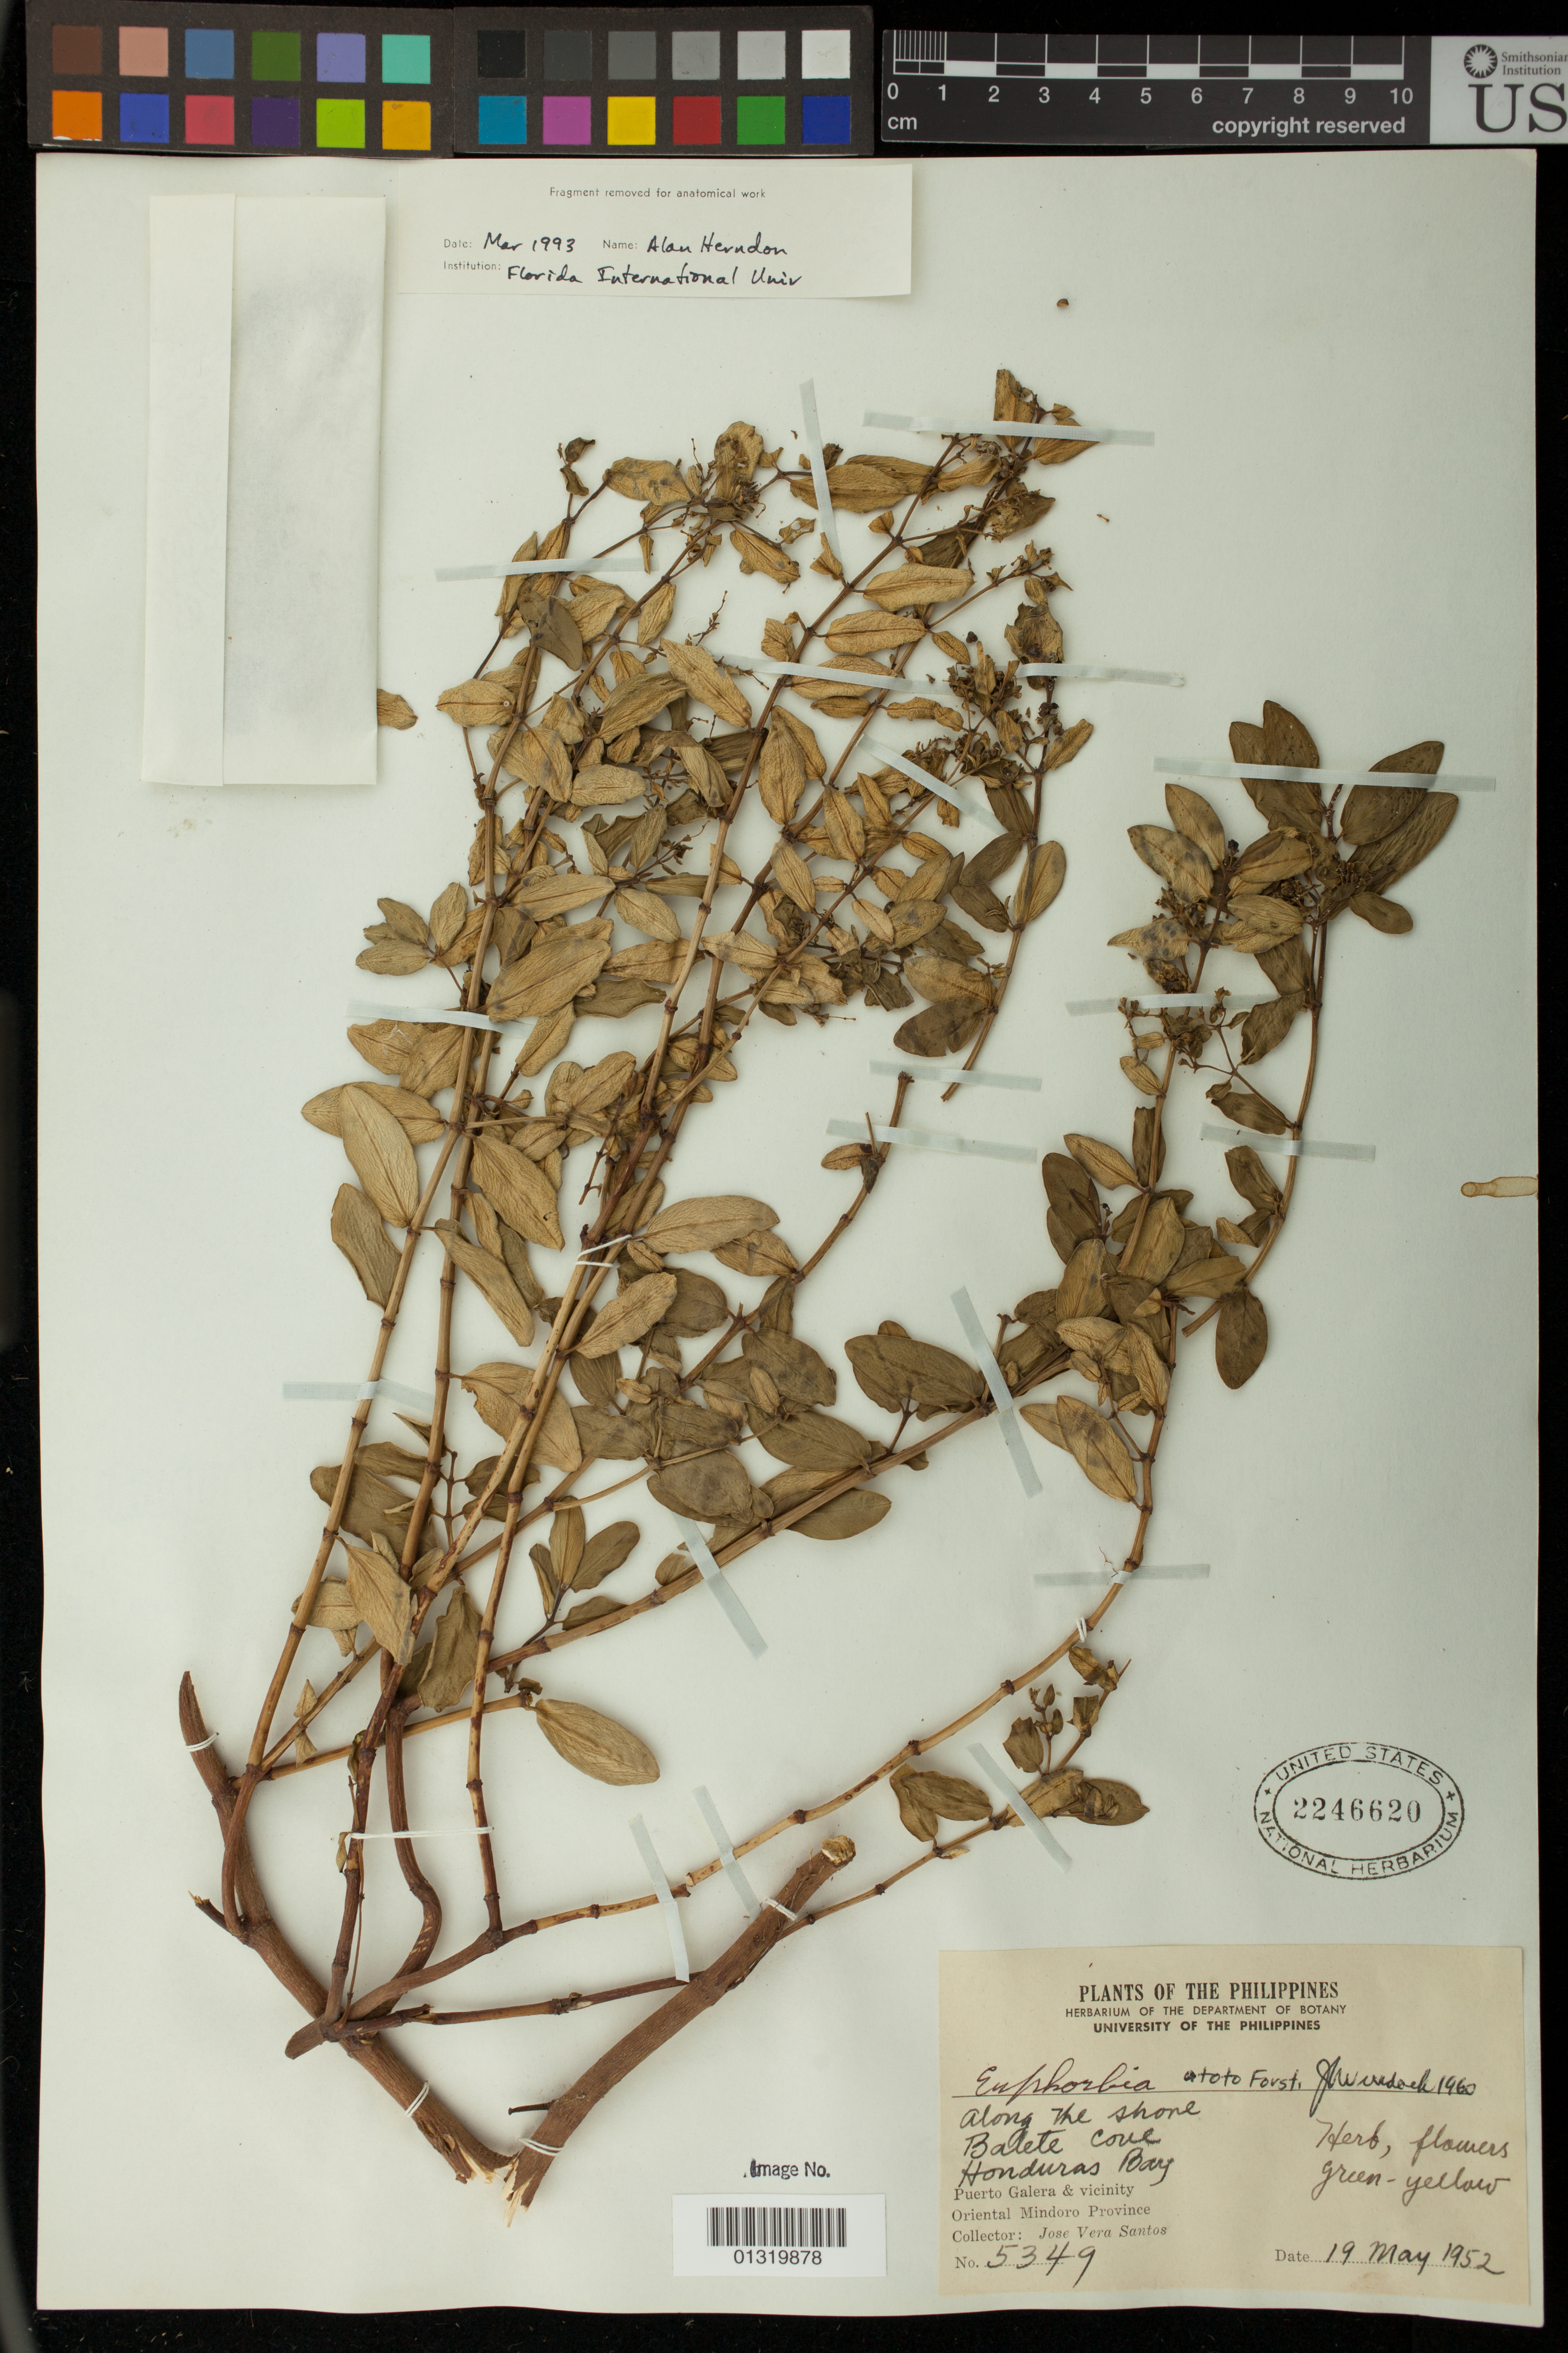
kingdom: Plantae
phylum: Tracheophyta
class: Magnoliopsida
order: Malpighiales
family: Euphorbiaceae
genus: Euphorbia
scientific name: Euphorbia atoto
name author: G. Forst.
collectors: J. Vera Santos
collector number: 5349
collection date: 1952-05-19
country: Philippines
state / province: Mimaropa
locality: along the shore Balete Cove; Honduras Bay; Puerto Galera & vicinity; Oriental Mindoro Province; ;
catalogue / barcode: US 2246620